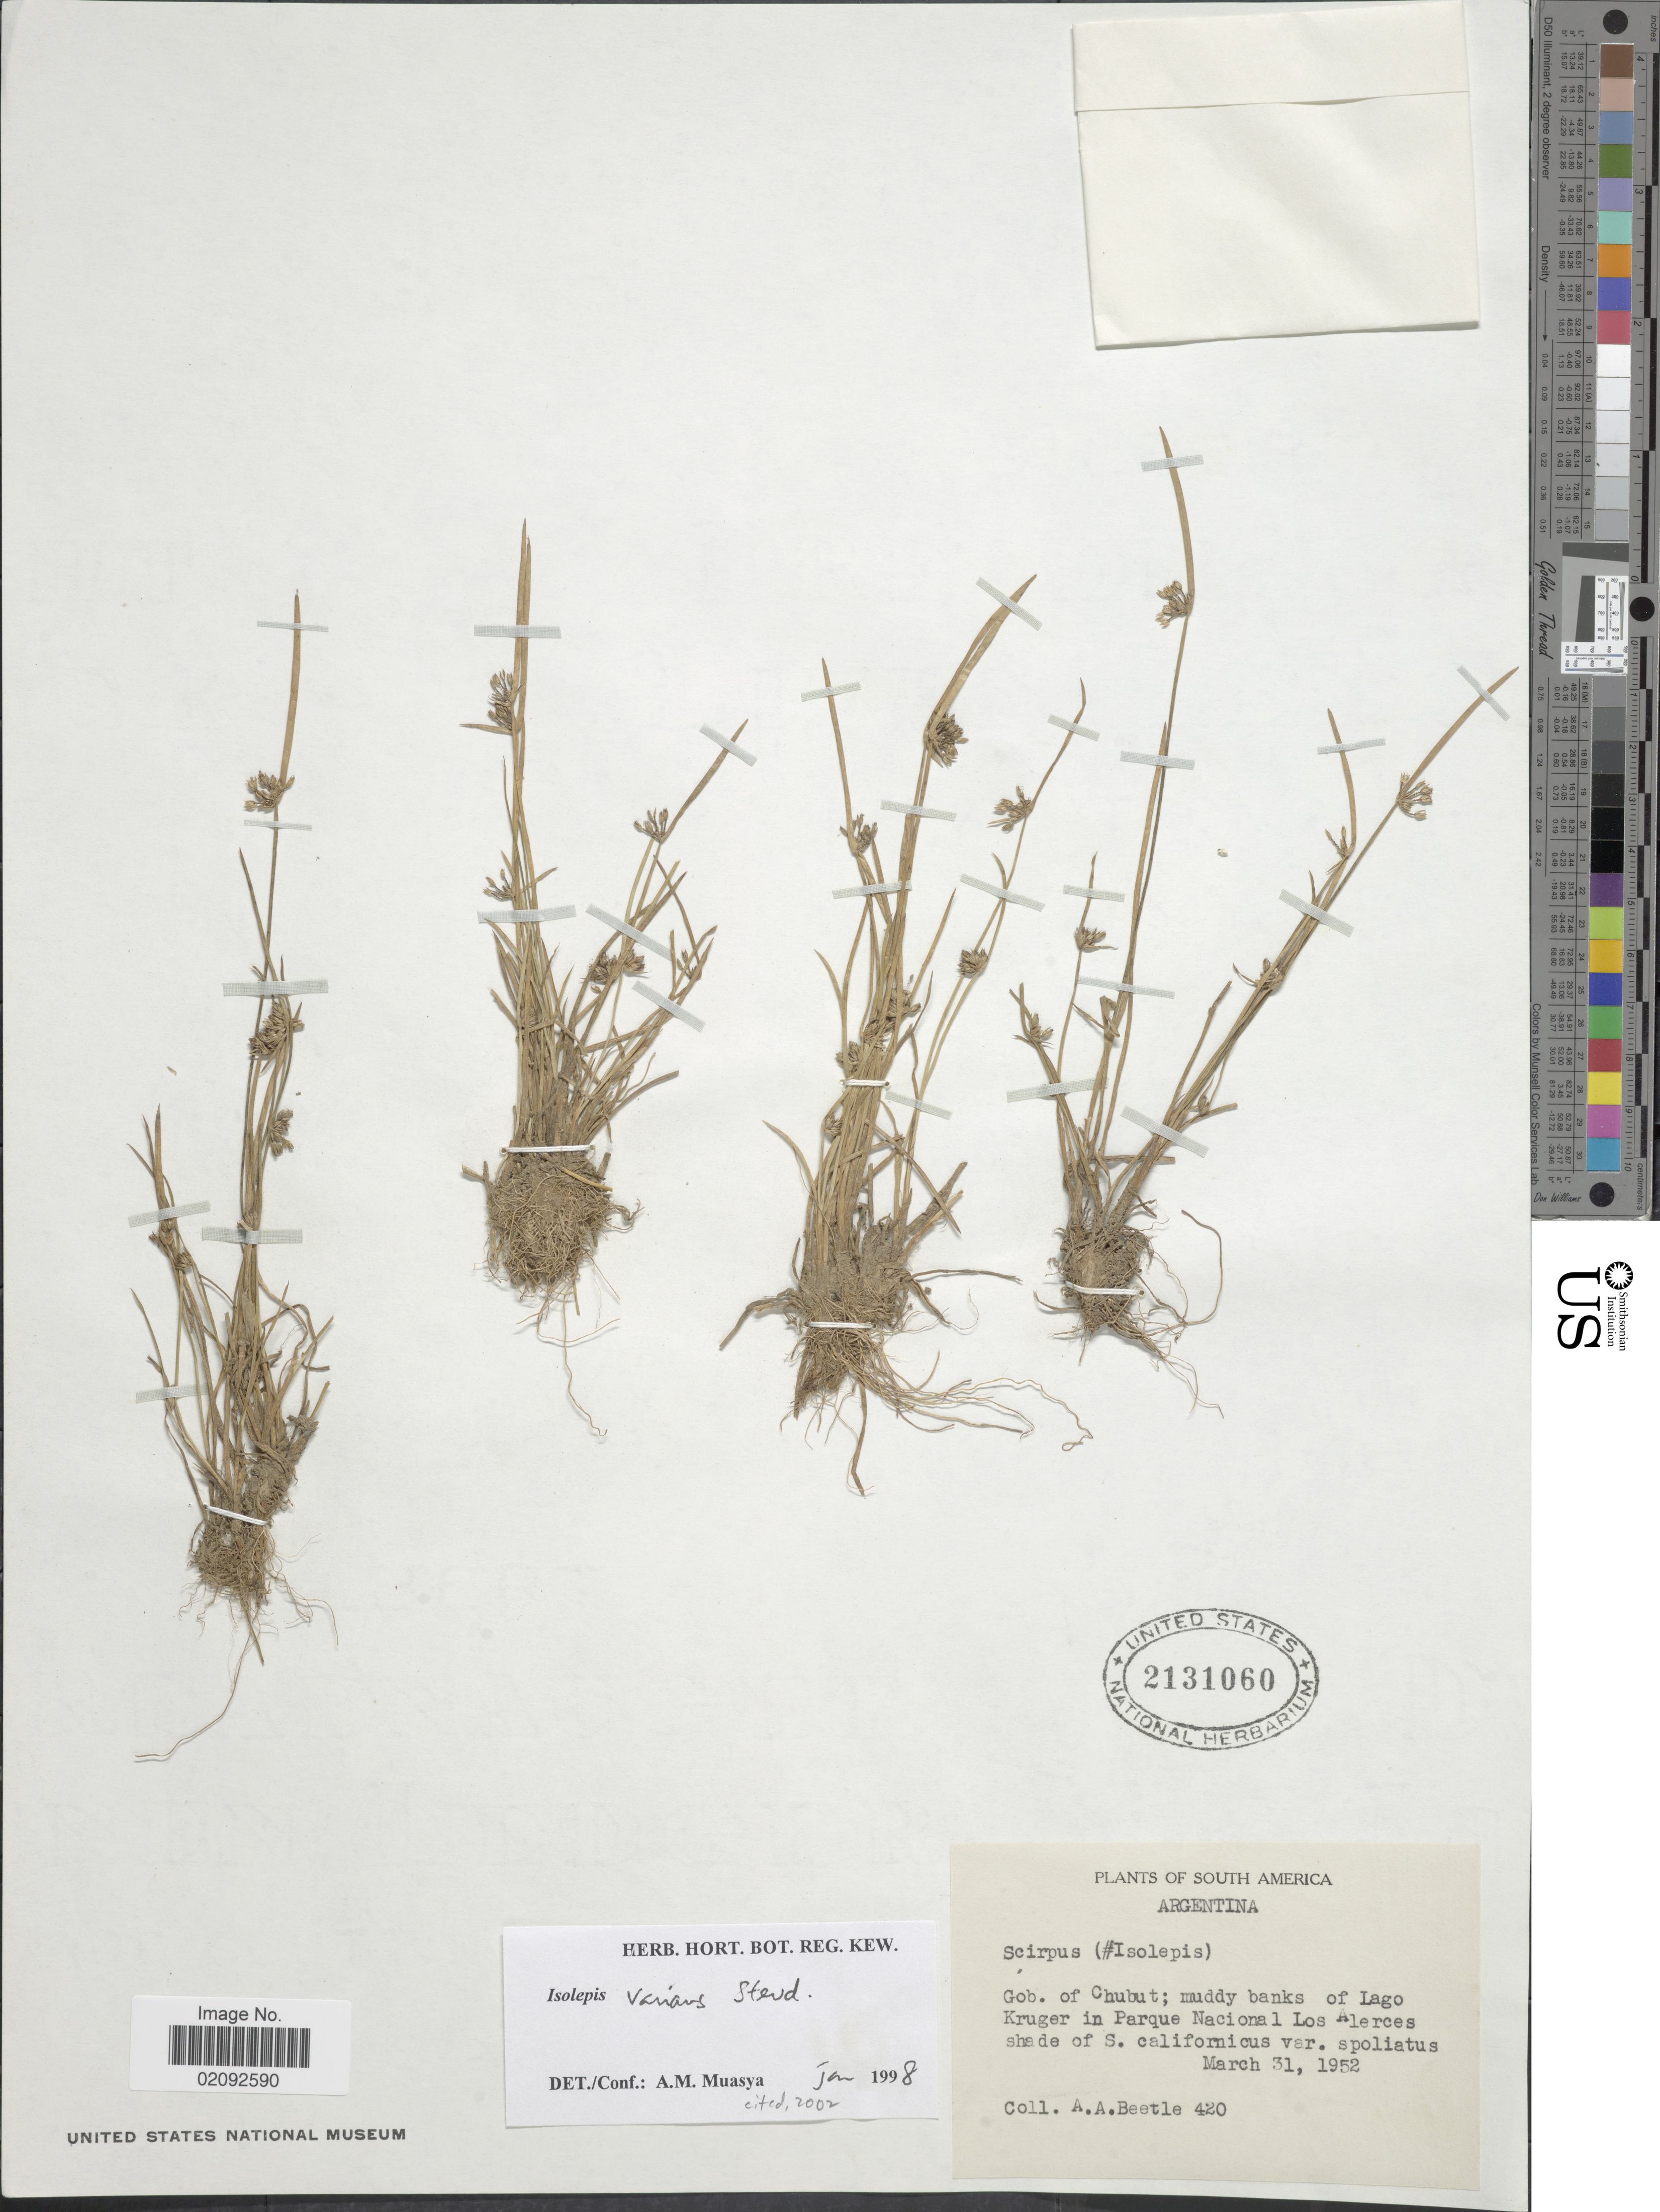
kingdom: Plantae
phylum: Tracheophyta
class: Liliopsida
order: Poales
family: Cyperaceae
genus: Isolepis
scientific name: Isolepis varians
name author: Steud.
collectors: A. A. Beetle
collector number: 420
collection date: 1952-03-31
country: Argentina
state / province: Chubut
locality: Muddy banks of Lago Kruger in Parque Nacional Los Alereces.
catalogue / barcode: US 2131060